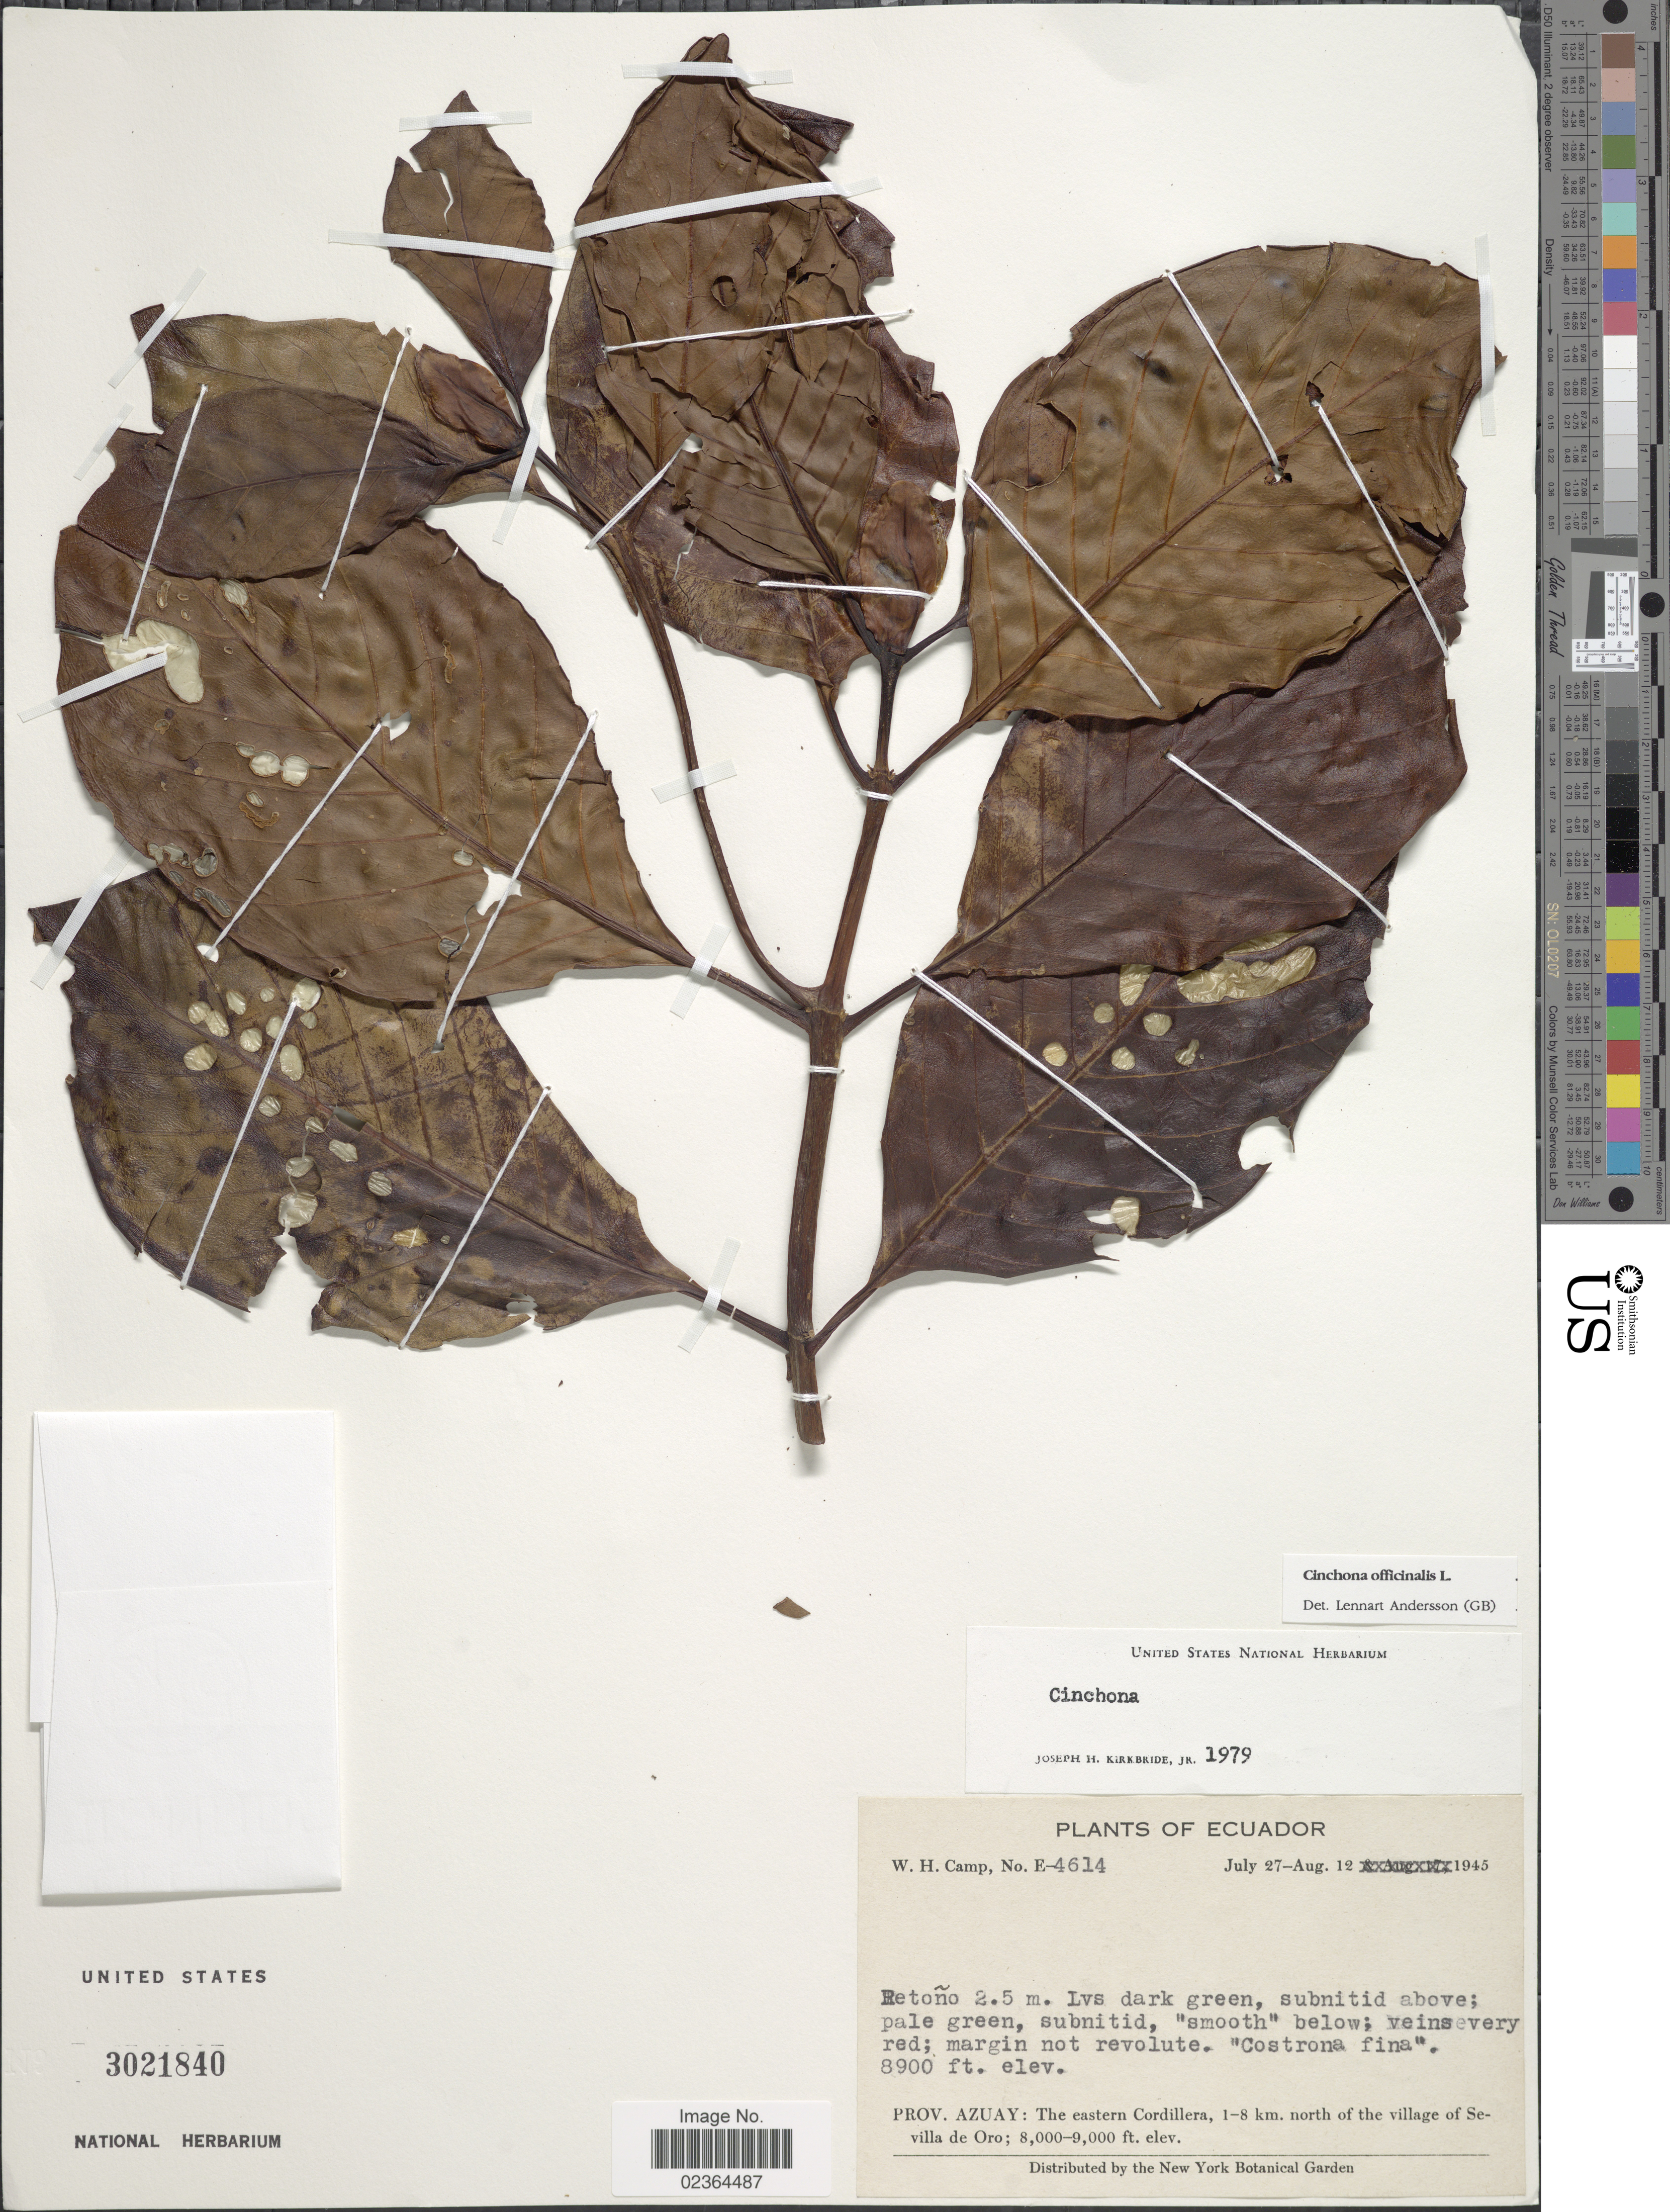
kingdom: Plantae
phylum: Tracheophyta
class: Magnoliopsida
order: Gentianales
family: Rubiaceae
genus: Cinchona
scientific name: Cinchona officinalis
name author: L.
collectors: W. H. Camp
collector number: E-4614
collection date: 1945-07-27/1945-08-12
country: Ecuador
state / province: Azuay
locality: Prov. Azuay: The eastern Cordillera, 1-8 km. north of the village of Sevilla de Oro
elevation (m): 2713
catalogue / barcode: US 3021840